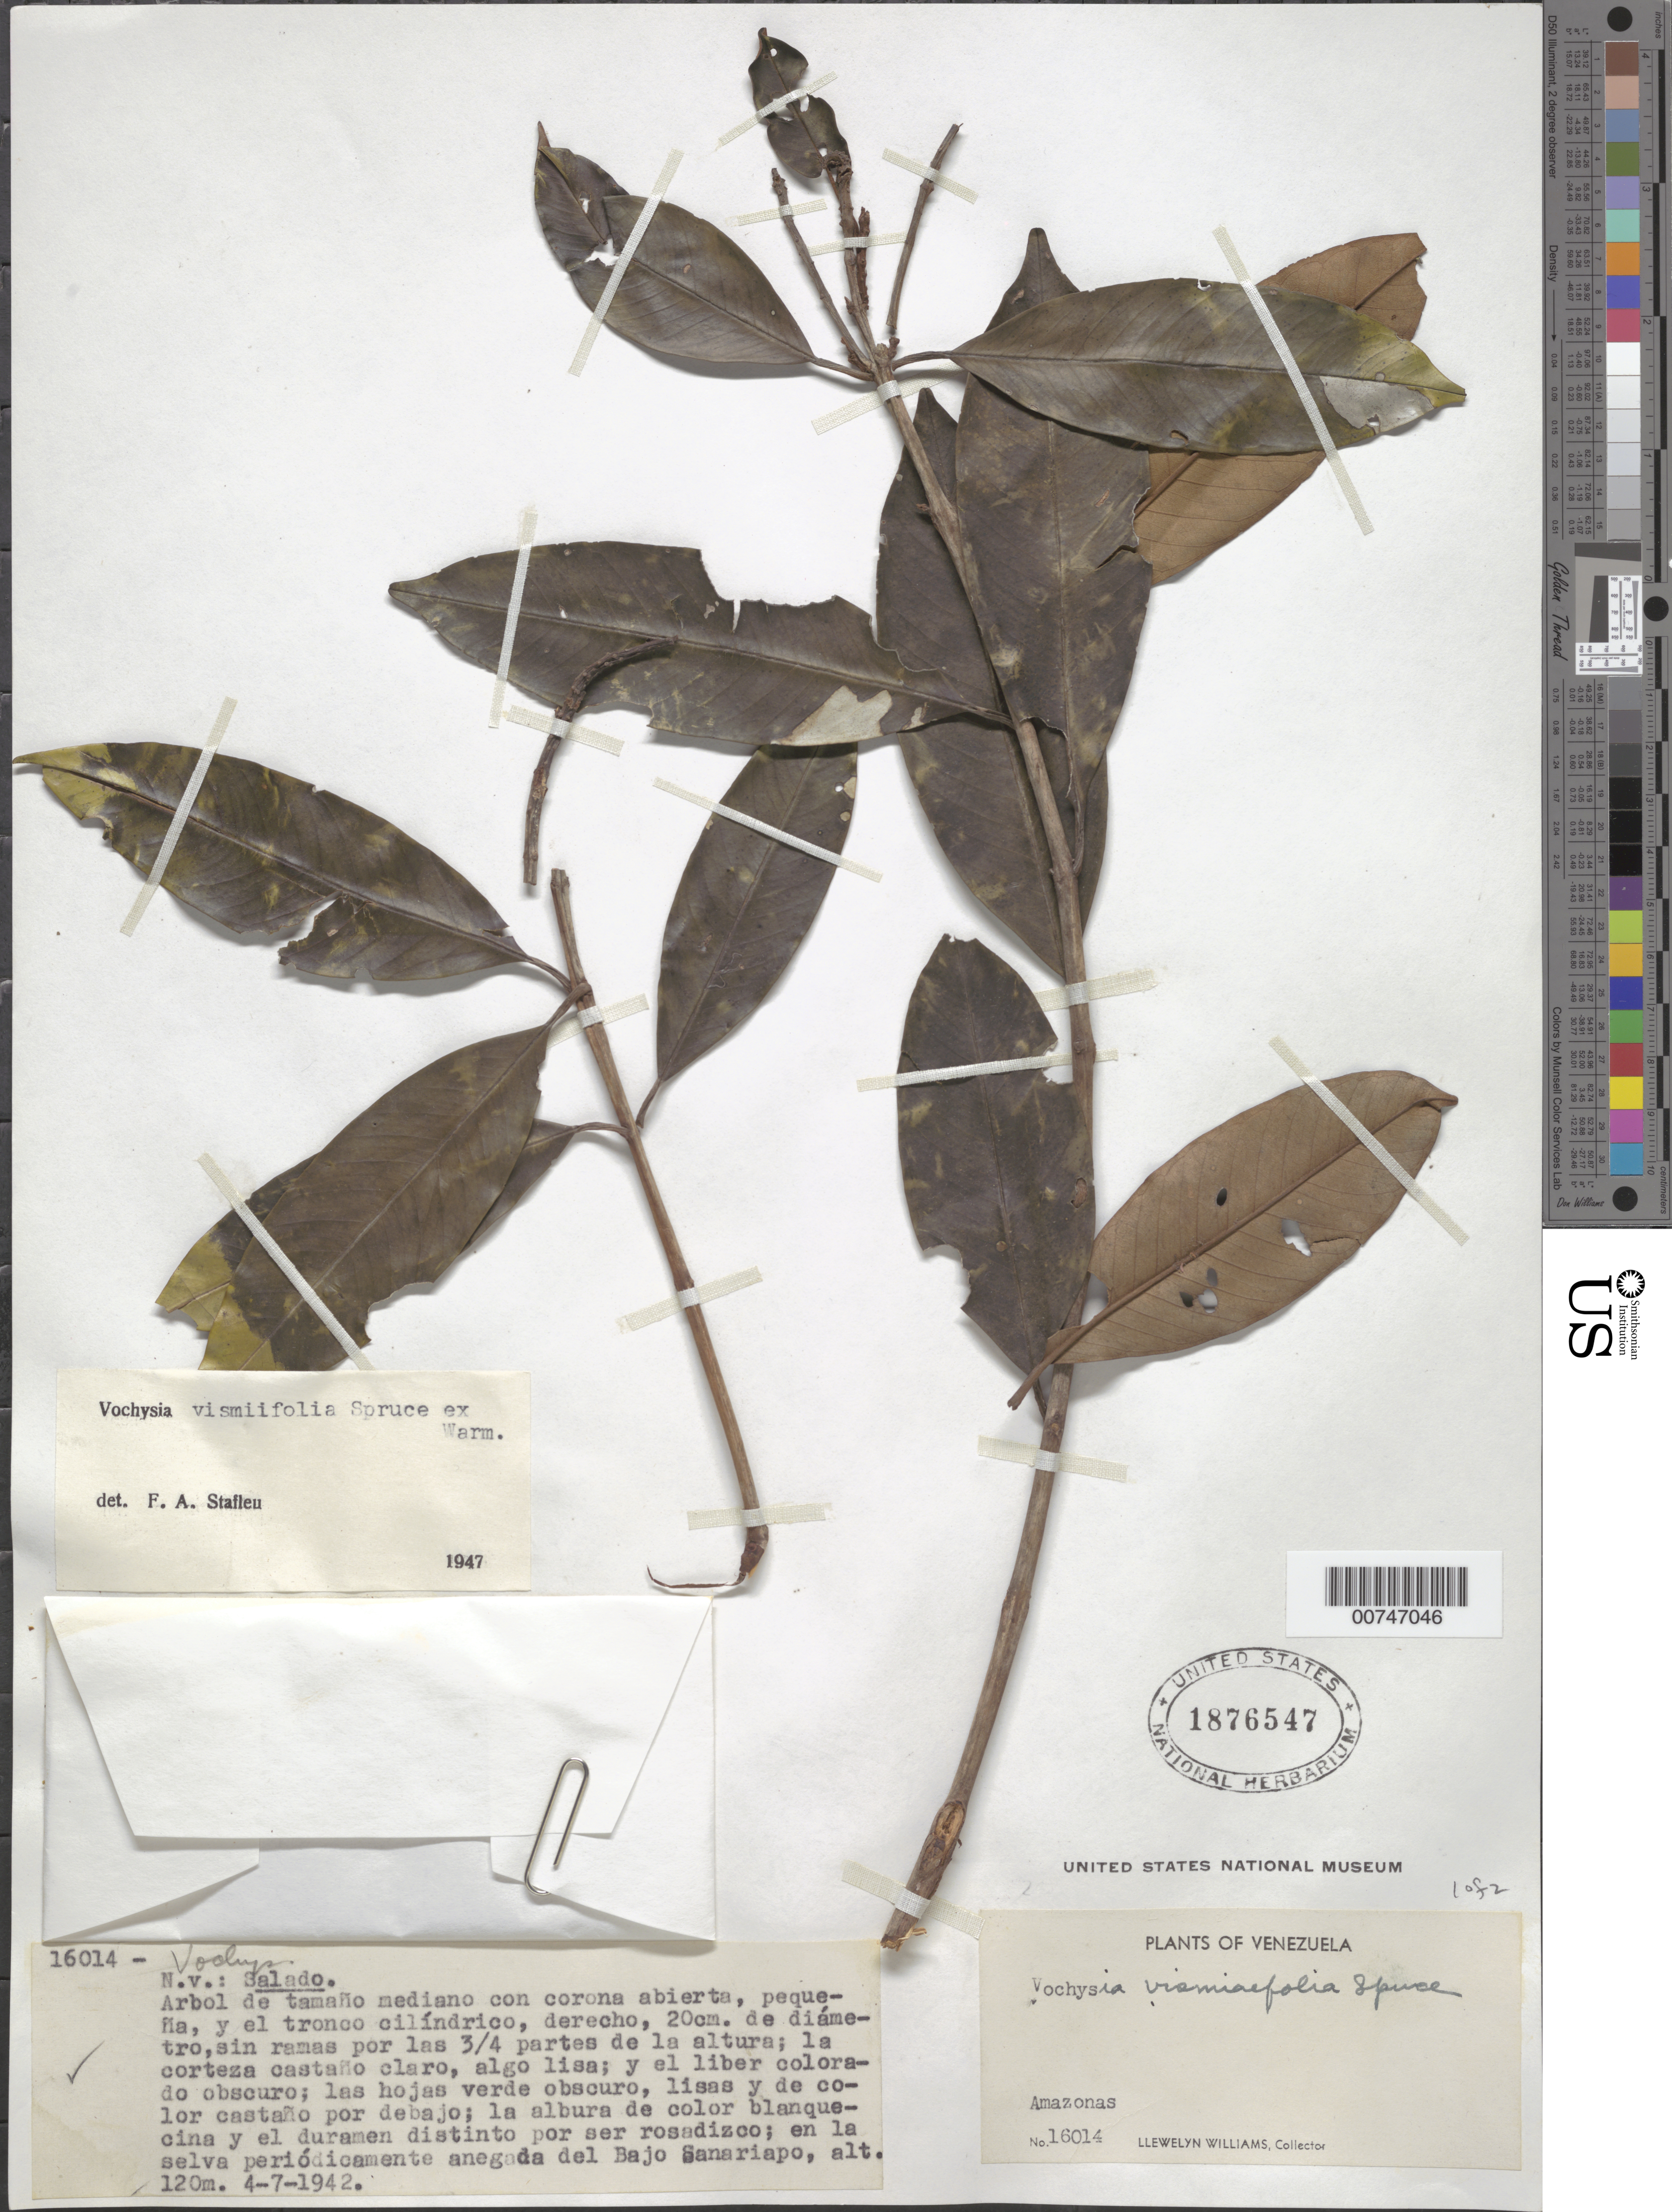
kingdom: Plantae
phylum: Tracheophyta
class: Magnoliopsida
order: Myrtales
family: Vochysiaceae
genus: Vochysia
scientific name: Vochysia vismiifolia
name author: Spruce ex Warm.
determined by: Stafleu, F. A.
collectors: Ll. Williams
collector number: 16014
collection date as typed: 4-Jul-42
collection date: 1942-07-04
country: Venezuela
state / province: Amazonas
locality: Bajo Sanariapo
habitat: Periodically flooded woods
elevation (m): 120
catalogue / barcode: US 1876547